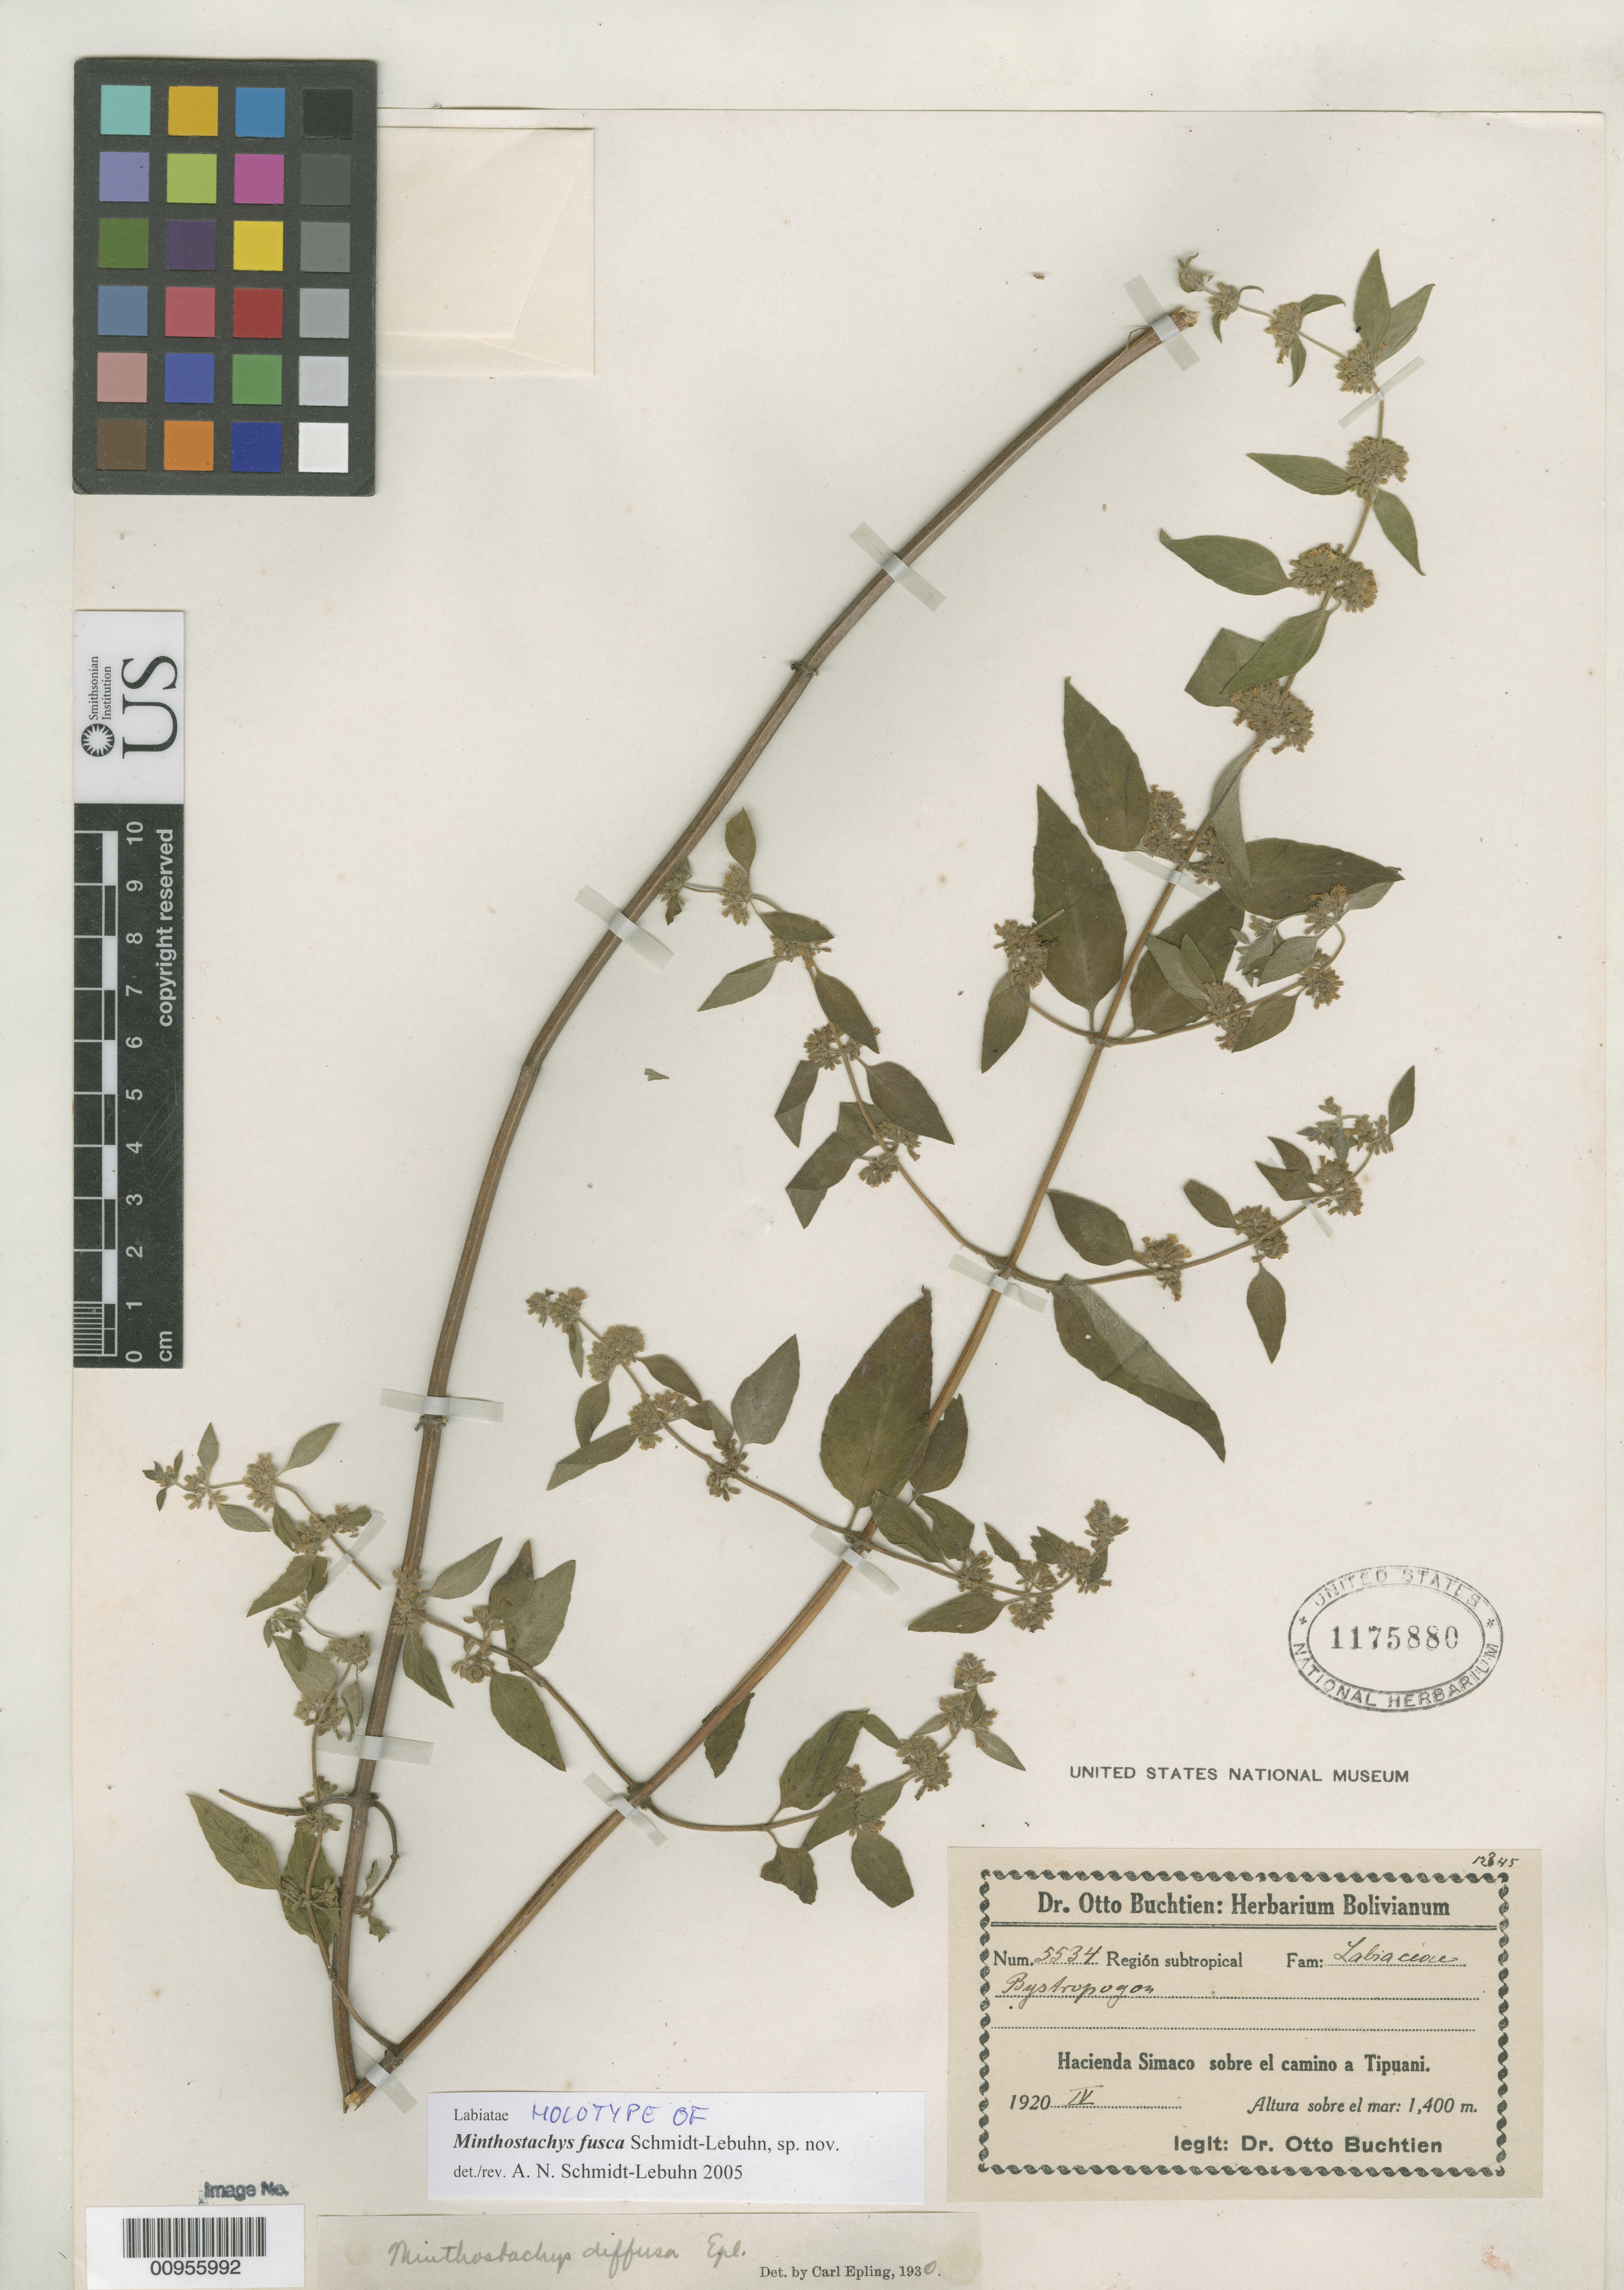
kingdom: Plantae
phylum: Tracheophyta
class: Magnoliopsida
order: Lamiales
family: Lamiaceae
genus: Minthostachys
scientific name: Minthostachys fusca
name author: Schmidt-Leb.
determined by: Schmidt-Lebuhn, A. N.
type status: Holotype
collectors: O. Buchtien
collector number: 5534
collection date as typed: Apr 1920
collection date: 1920-04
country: Bolivia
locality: Hacienda Simaco sobre el camino a Tipuani.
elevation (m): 1400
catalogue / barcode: US 1175880